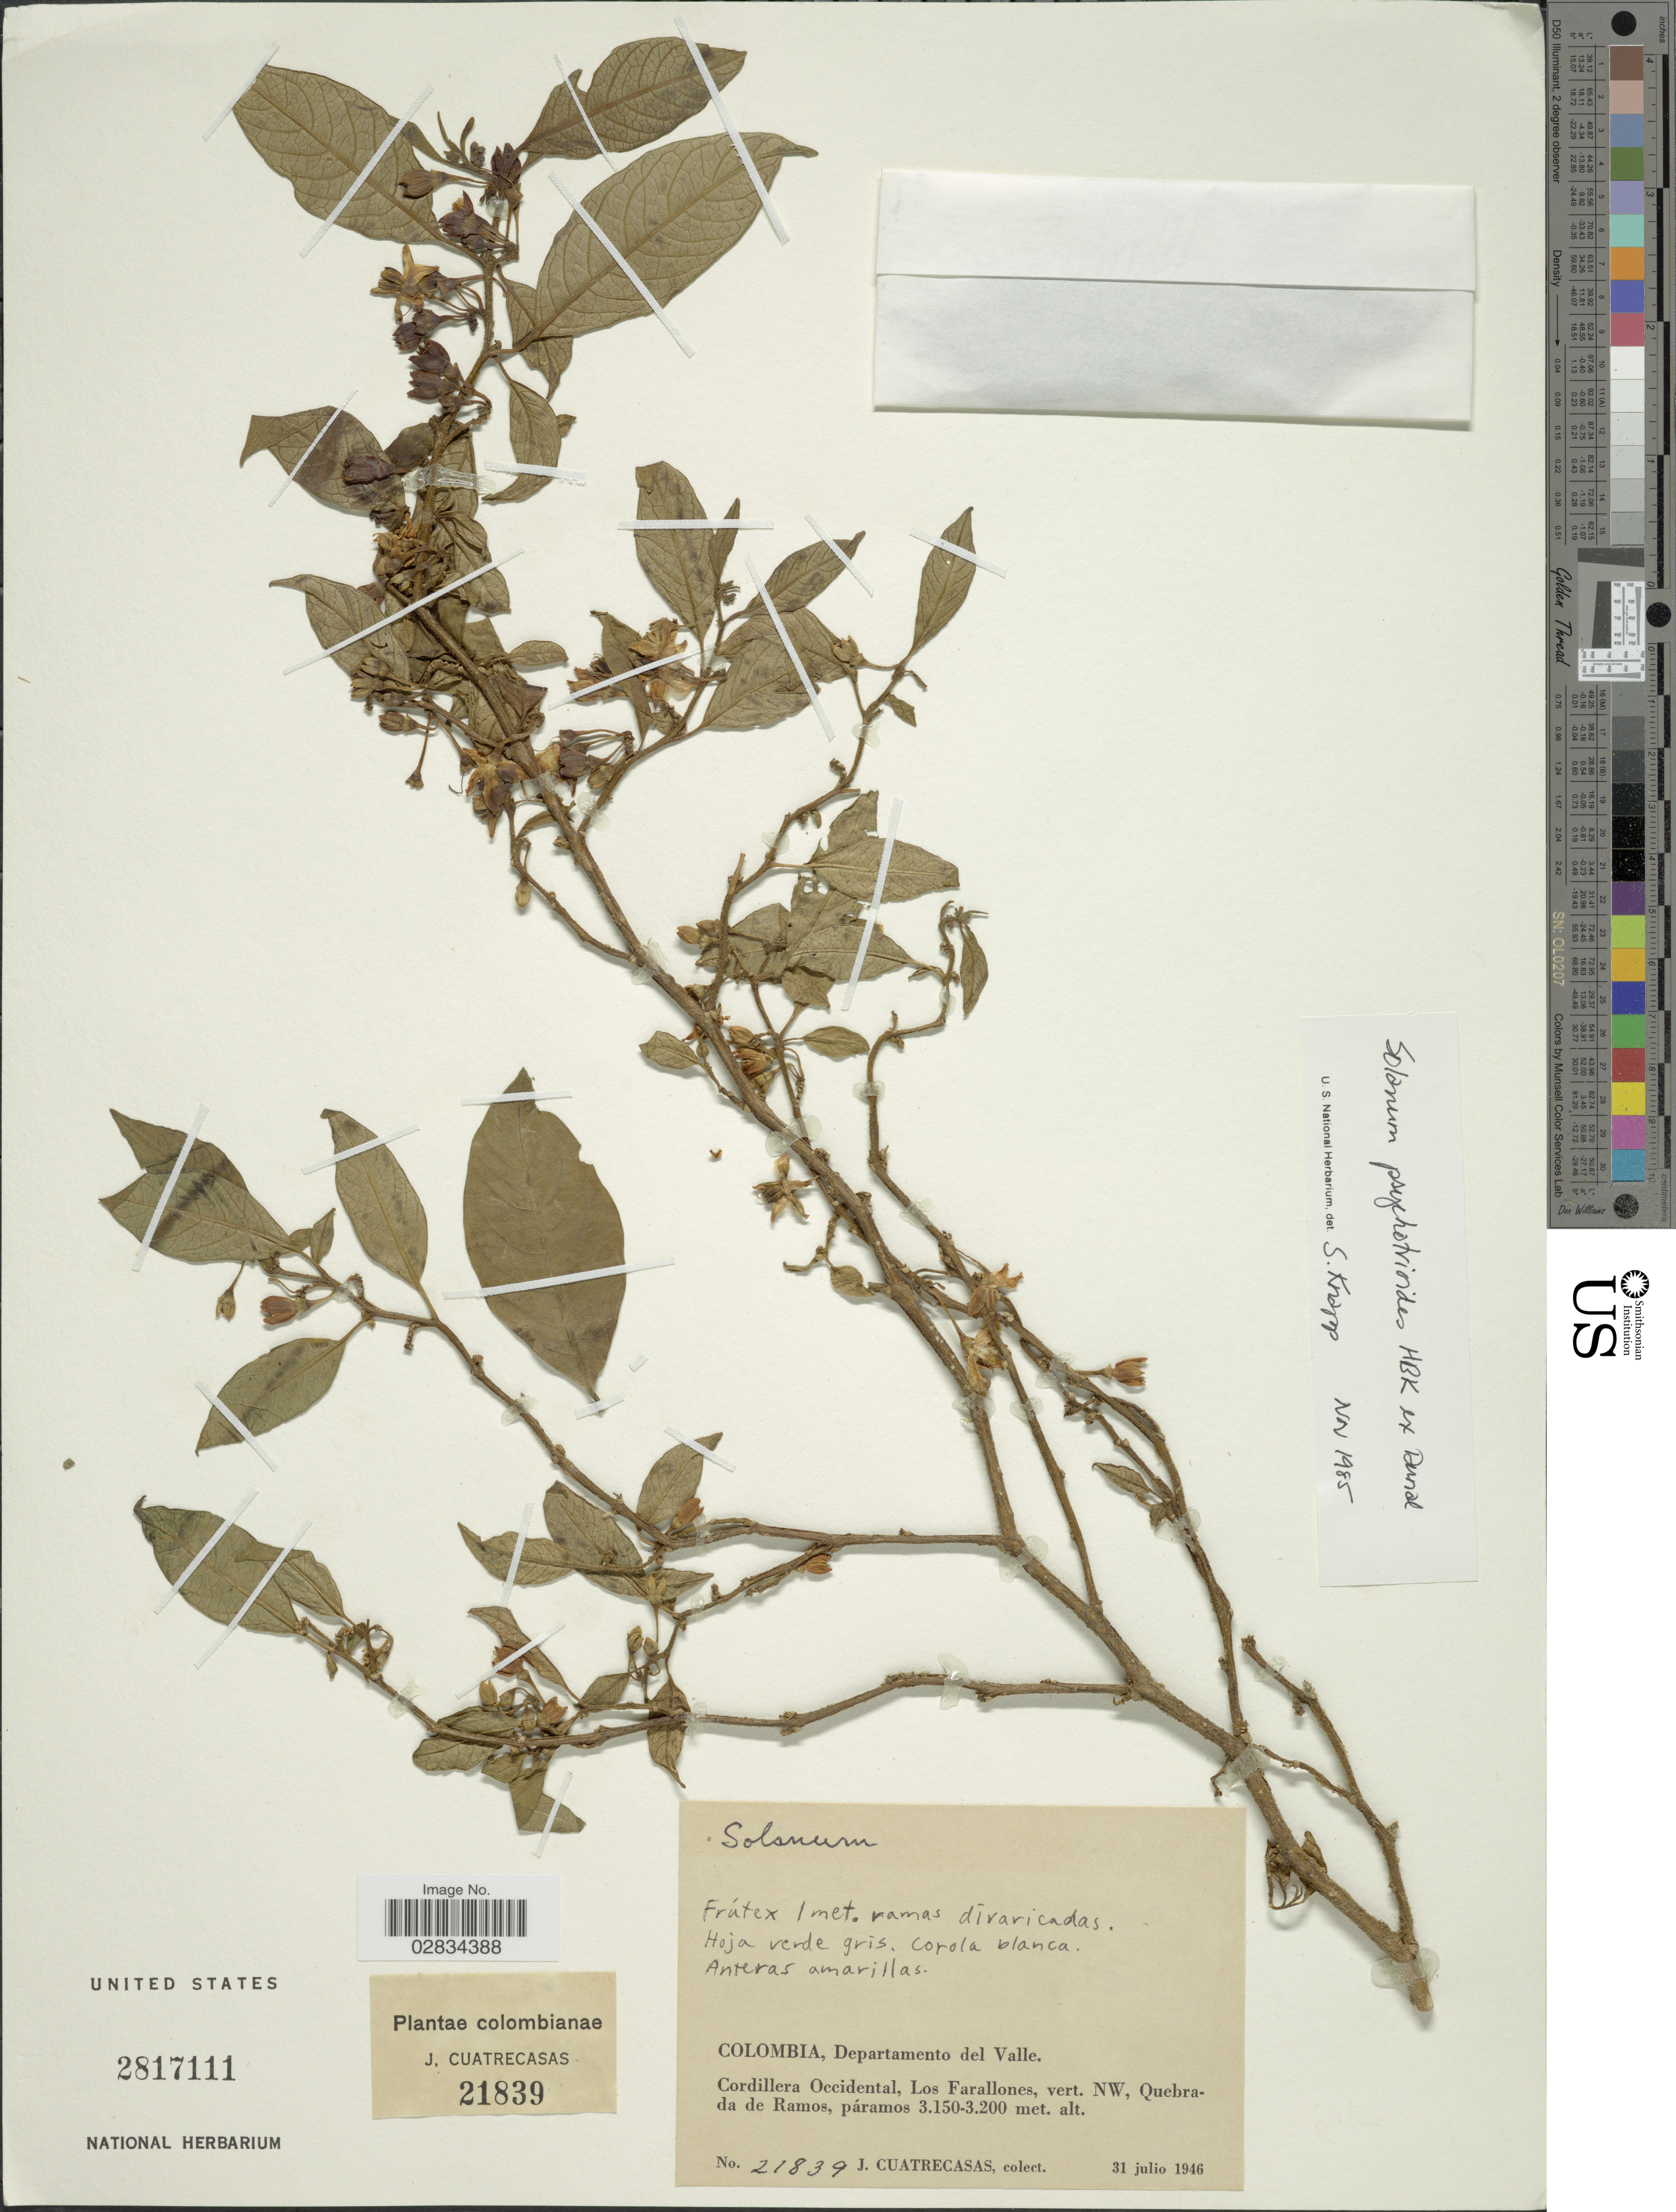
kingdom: Plantae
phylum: Tracheophyta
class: Magnoliopsida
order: Solanales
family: Solanaceae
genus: Solanum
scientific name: Solanum psychotrioides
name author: Dunal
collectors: J. Cuatrecasas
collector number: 21839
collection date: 1946-07-31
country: Colombia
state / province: Valle del Cauca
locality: Departamento del Valle. Cordillera Occidental, Los Farallones, vert. NW, Quebrada de Ramos.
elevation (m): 3150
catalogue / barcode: US 2817111